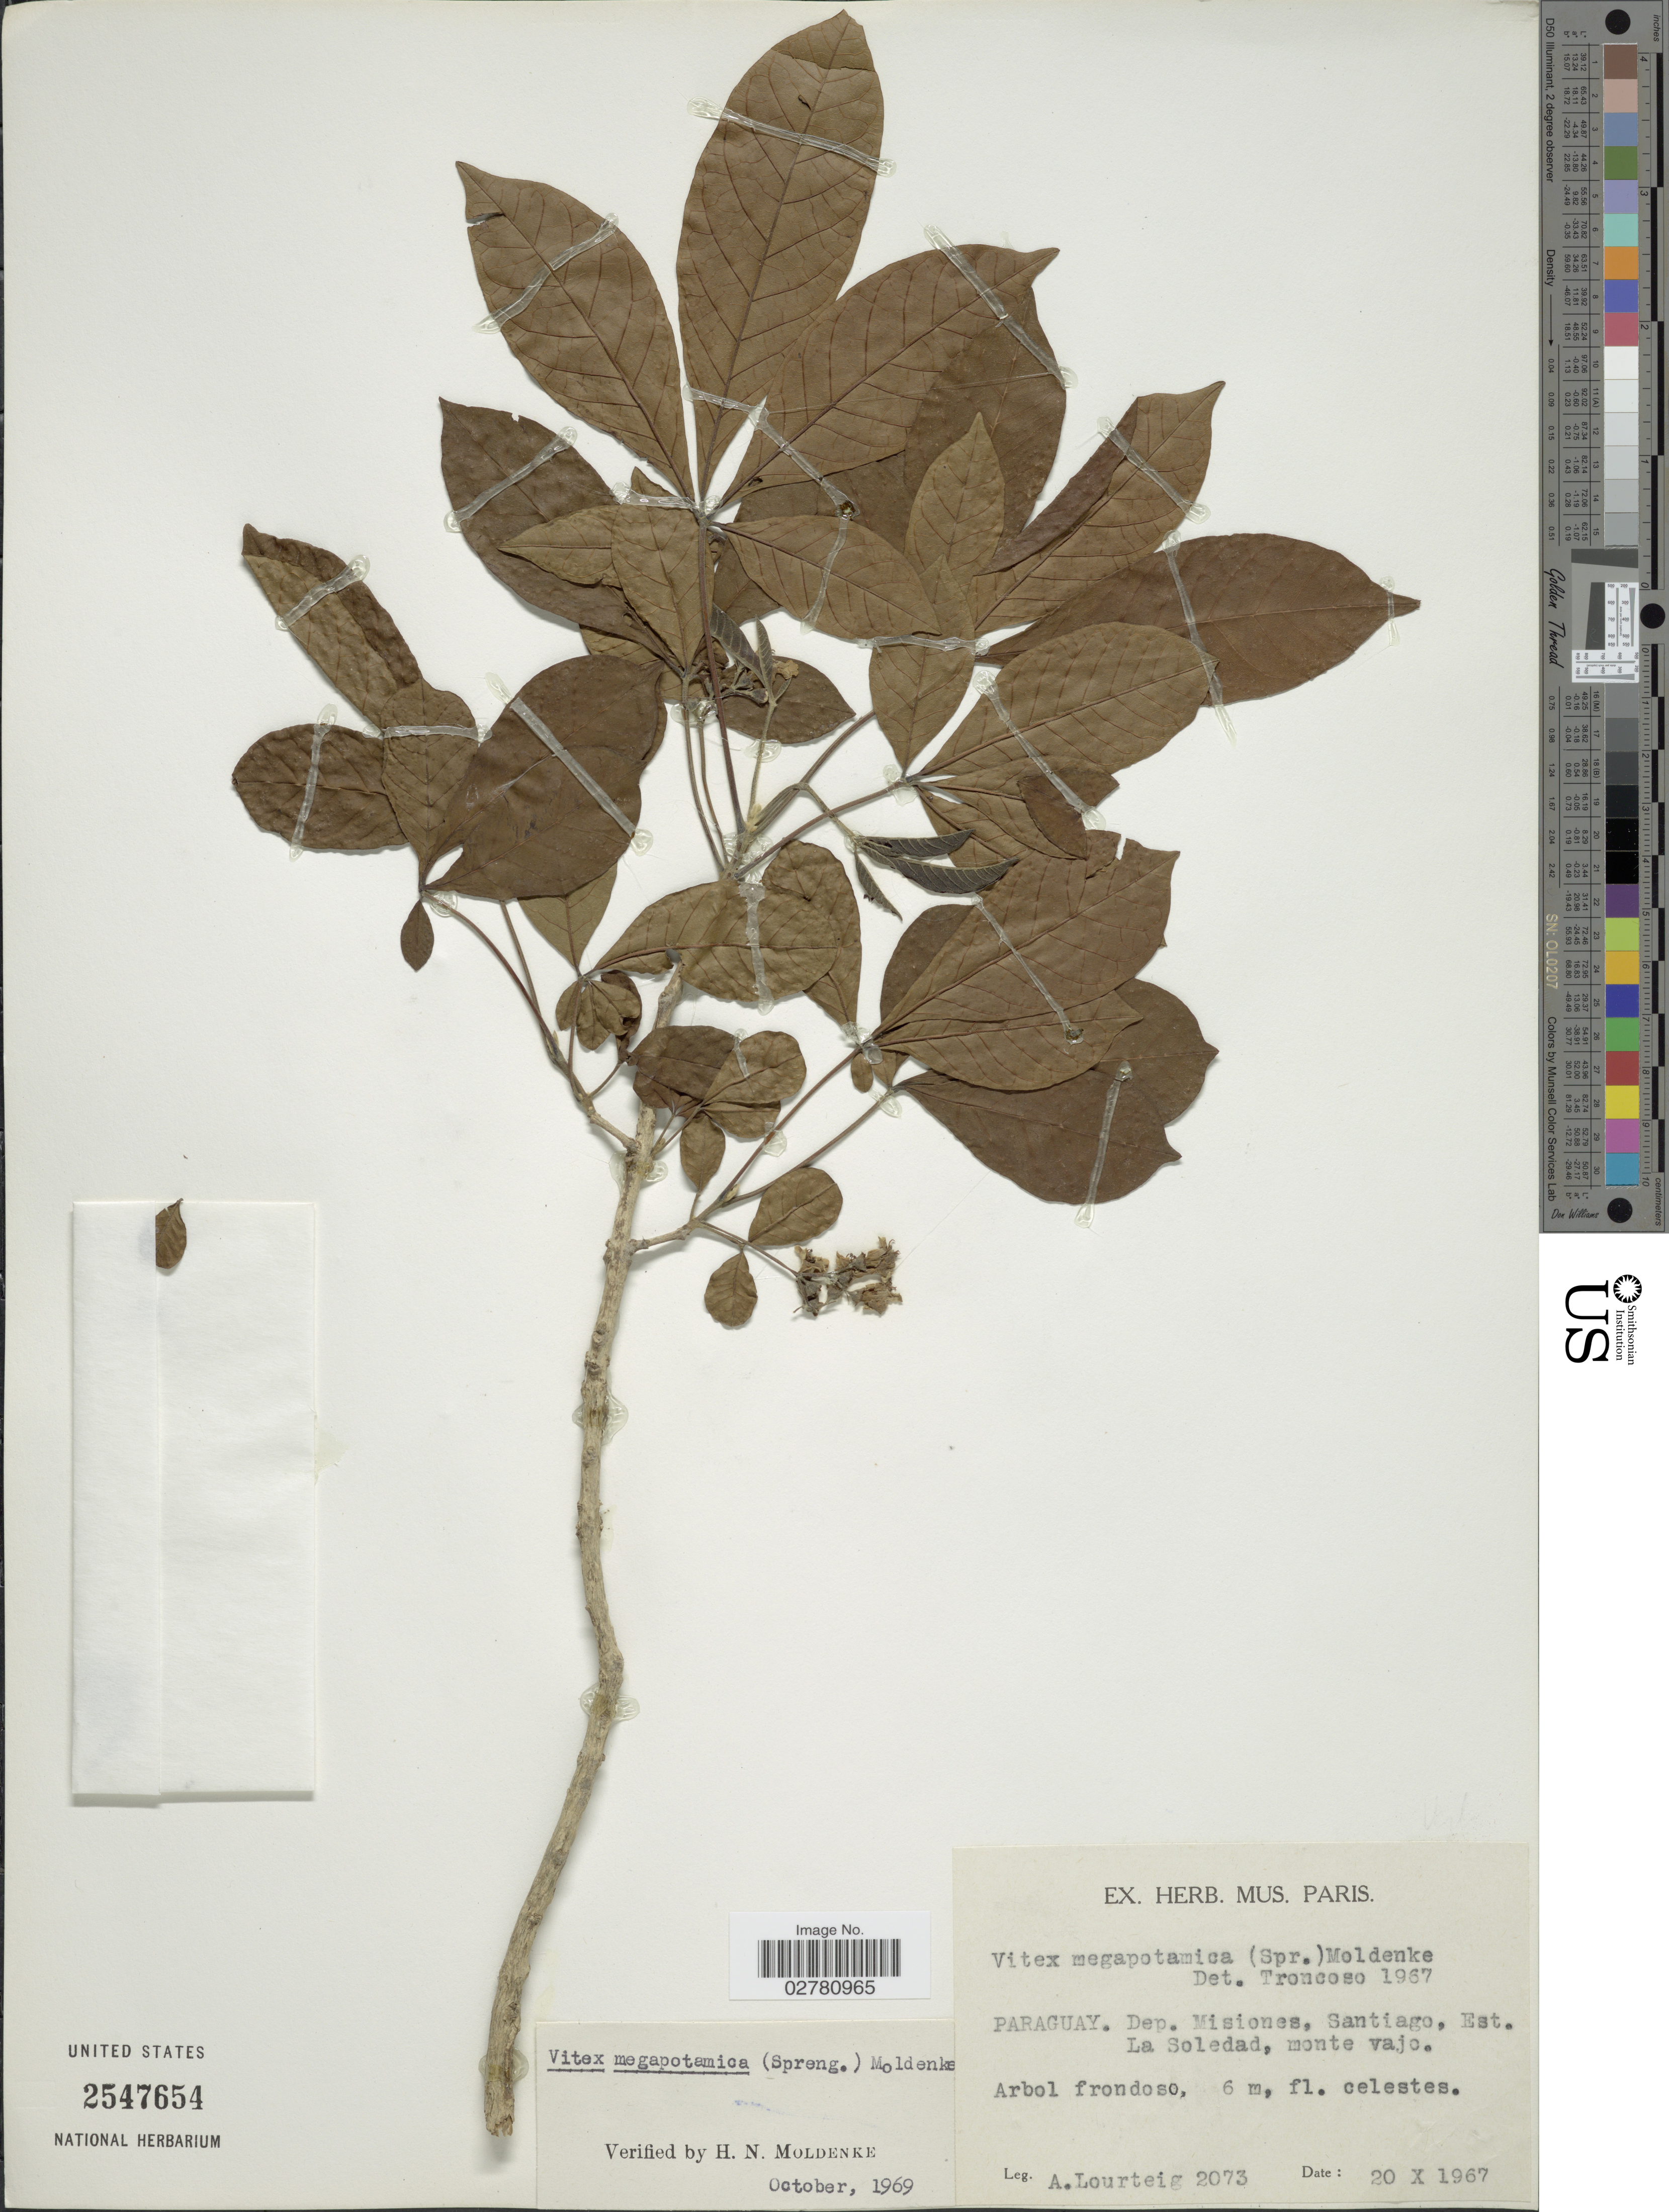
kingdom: Plantae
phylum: Tracheophyta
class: Magnoliopsida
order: Lamiales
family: Lamiaceae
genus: Vitex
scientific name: Vitex megapotamica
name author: (Spreng.) Moldenke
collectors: A. Lourteig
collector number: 2073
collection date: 1967-10-20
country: Paraguay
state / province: Misiones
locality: Dep. Misiones, Santiago, Est. La Soledad, monte vajo.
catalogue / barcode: US 2547654